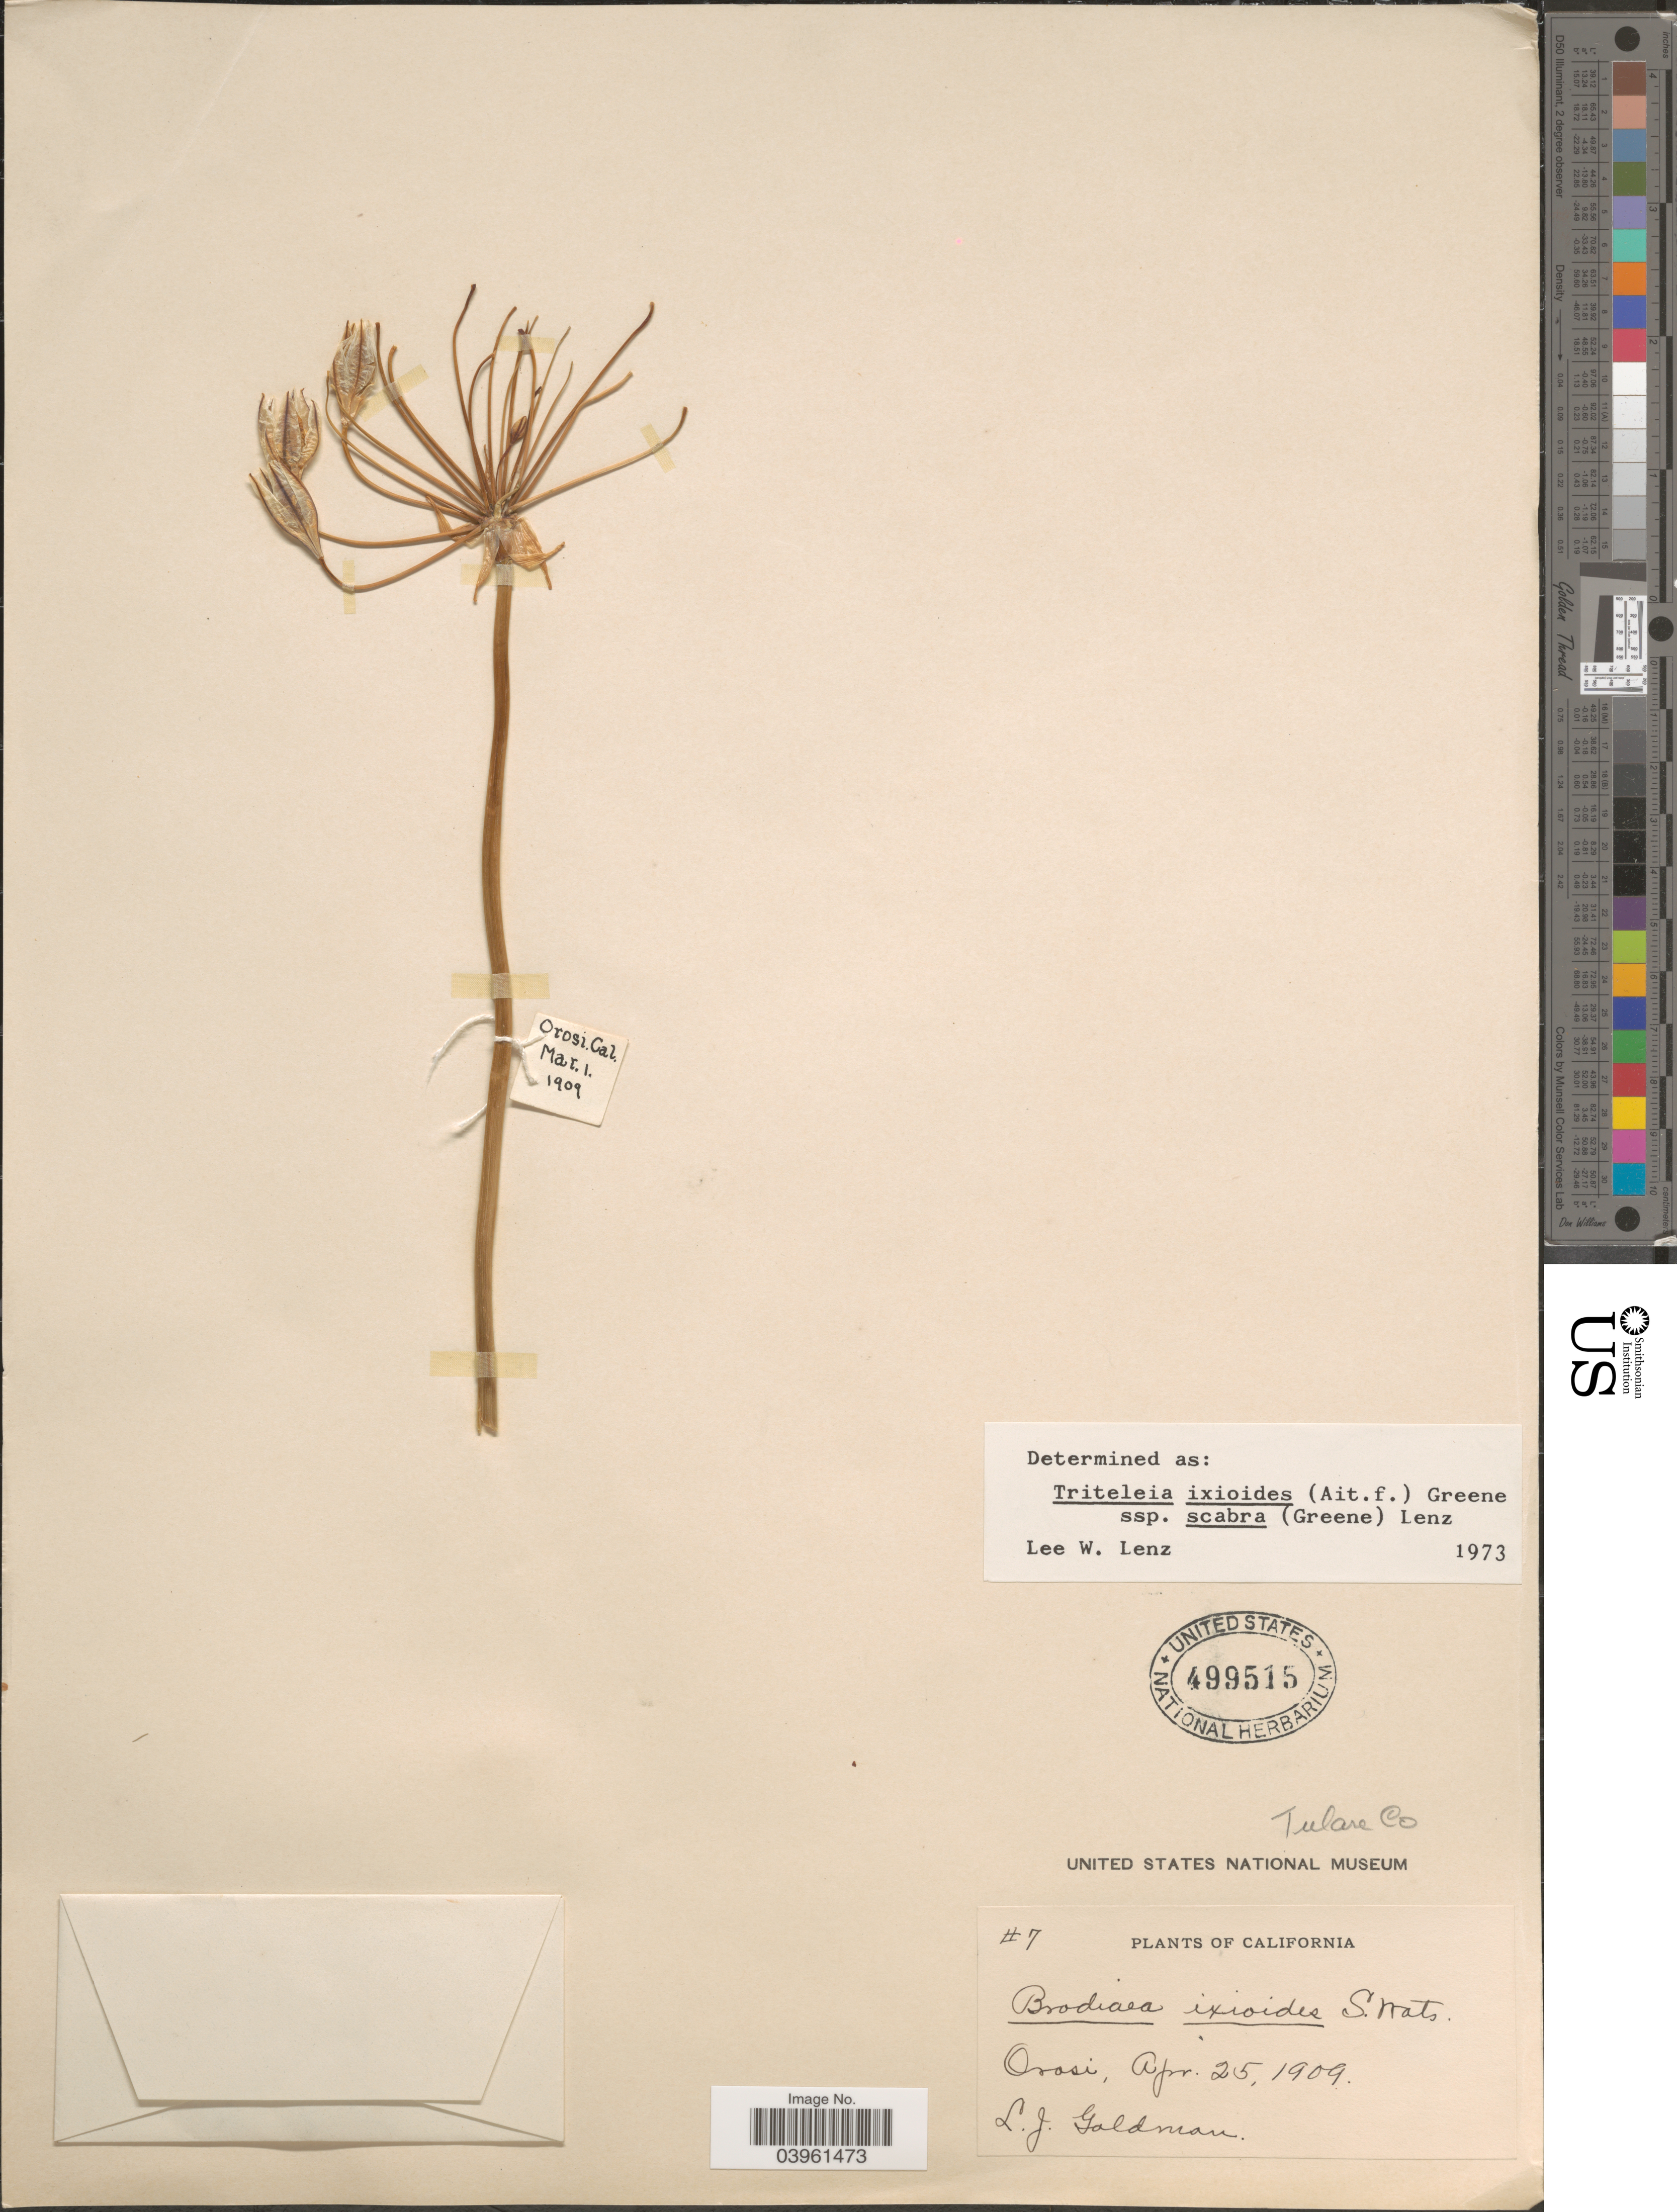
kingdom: Plantae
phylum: Tracheophyta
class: Liliopsida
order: Asparagales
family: Asparagaceae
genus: Triteleia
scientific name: Triteleia ixioides subsp. scabra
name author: (R. Br.) Greene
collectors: L. Goldman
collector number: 7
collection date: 1909-04-25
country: United States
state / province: California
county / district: Tulare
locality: Tulare Co. Orasi.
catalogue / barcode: US 499515